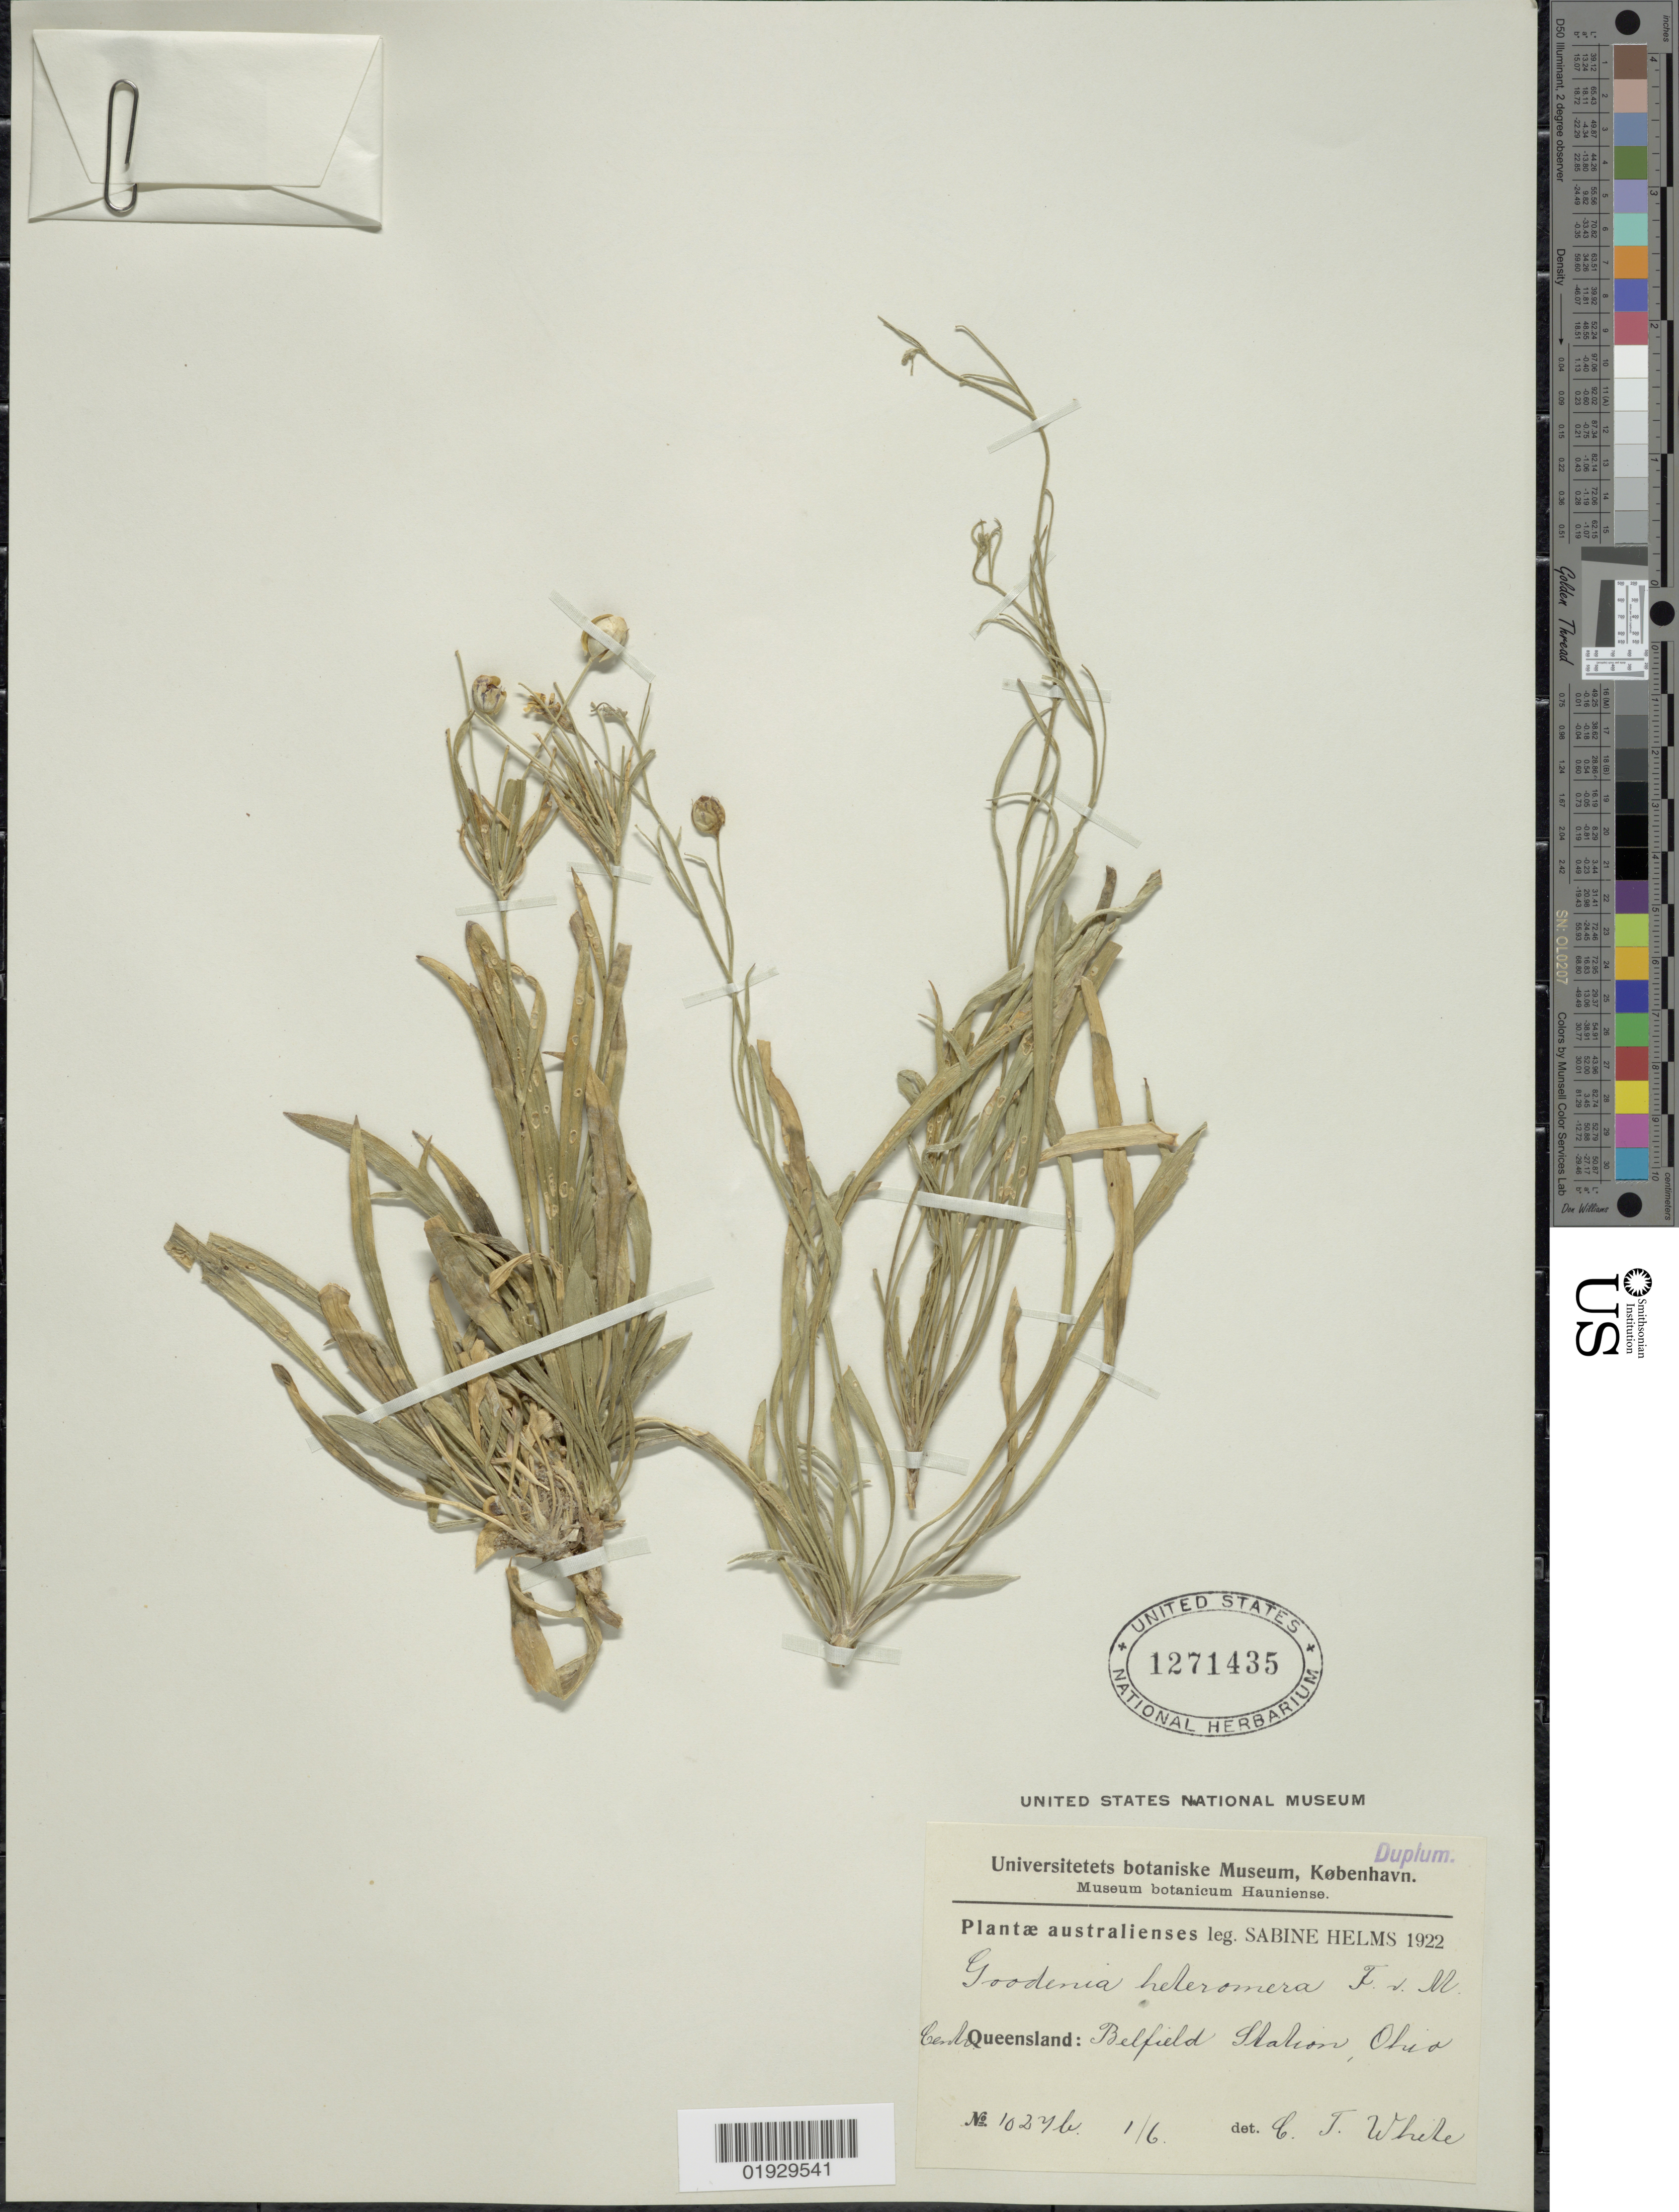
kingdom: Plantae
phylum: Tracheophyta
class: Magnoliopsida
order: Asterales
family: Goodeniaceae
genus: Goodenia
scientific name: Goodenia heteromera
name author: F. Muell.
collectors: S. Helms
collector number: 1027b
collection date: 1922-06-01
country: Australia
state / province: Queensland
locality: Centr. Queensland: Belfield Station, Ohio.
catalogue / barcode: US 1271435